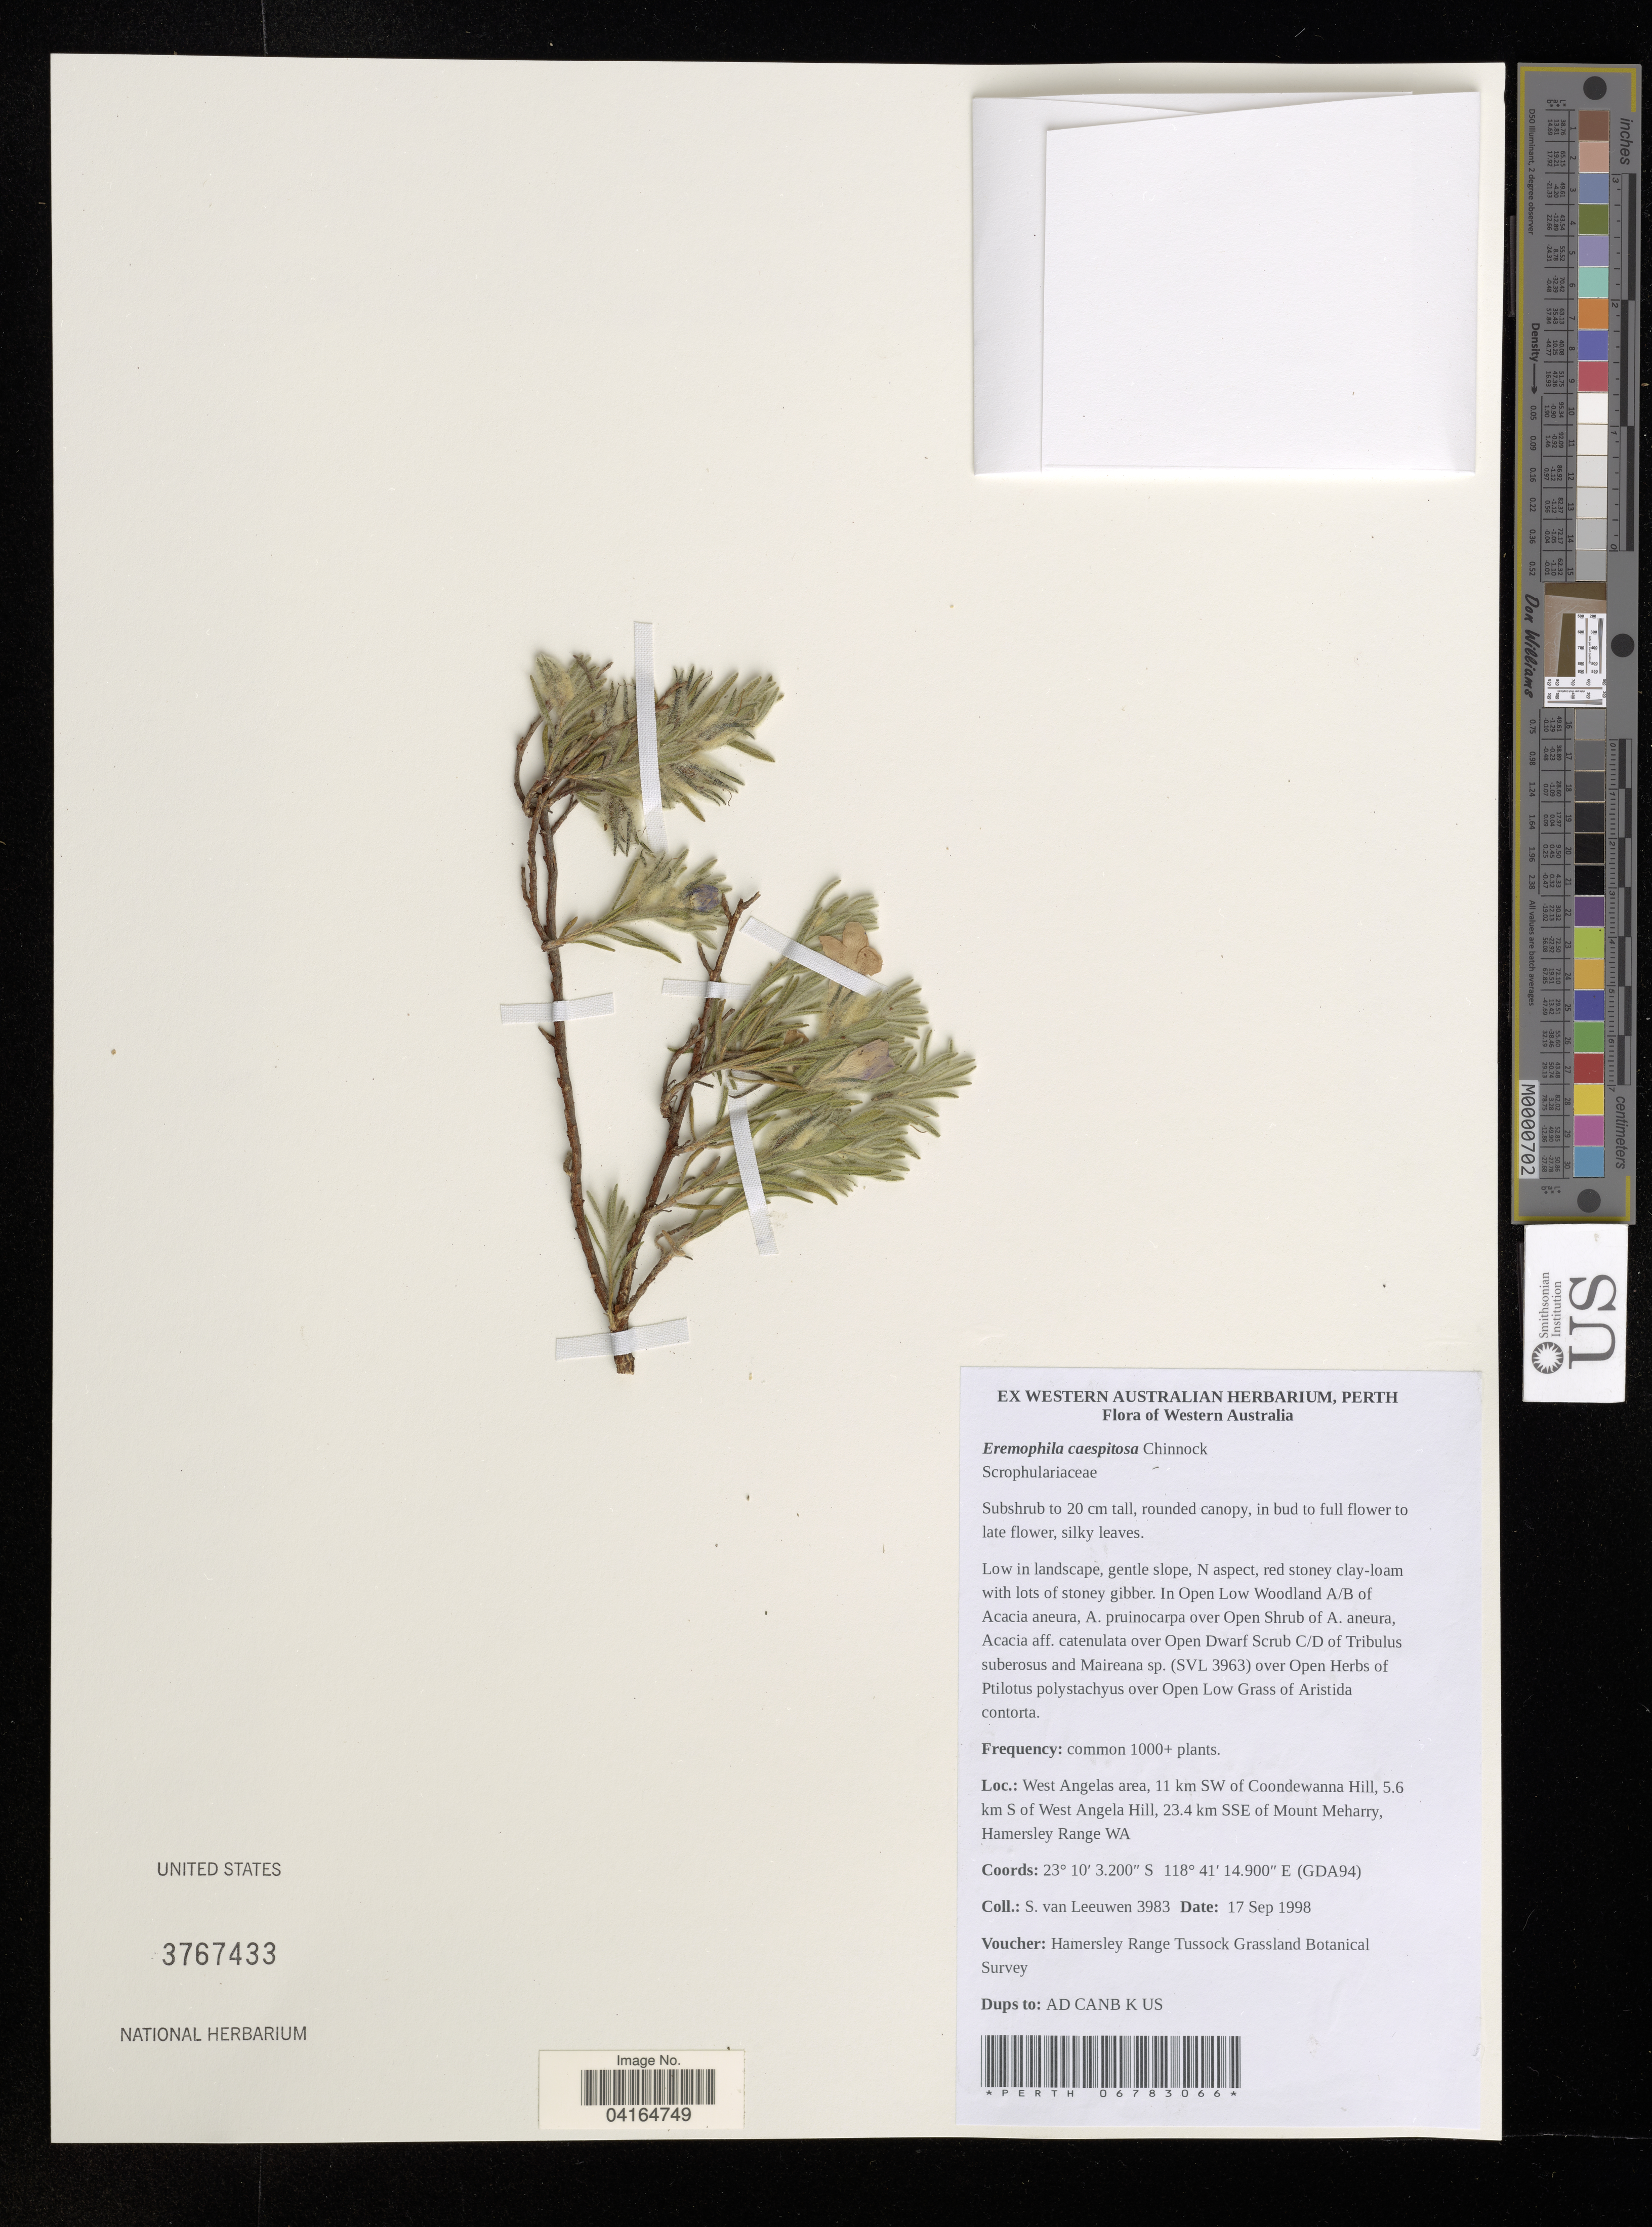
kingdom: Plantae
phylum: Tracheophyta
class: Magnoliopsida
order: Lamiales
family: Scrophulariaceae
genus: Eremophila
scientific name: Eremophila caespitosa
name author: Chinnock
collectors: S. Van Leeuwen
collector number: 3983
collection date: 1998-09-17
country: Australia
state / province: Western Australia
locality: West Angelas area, 11 km SW of Coondewanna Hill, 5.6 km S of West Angela Hill, 23.4 km SSE of Mount Meharry, Hamersley Range.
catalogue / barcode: US 3767433